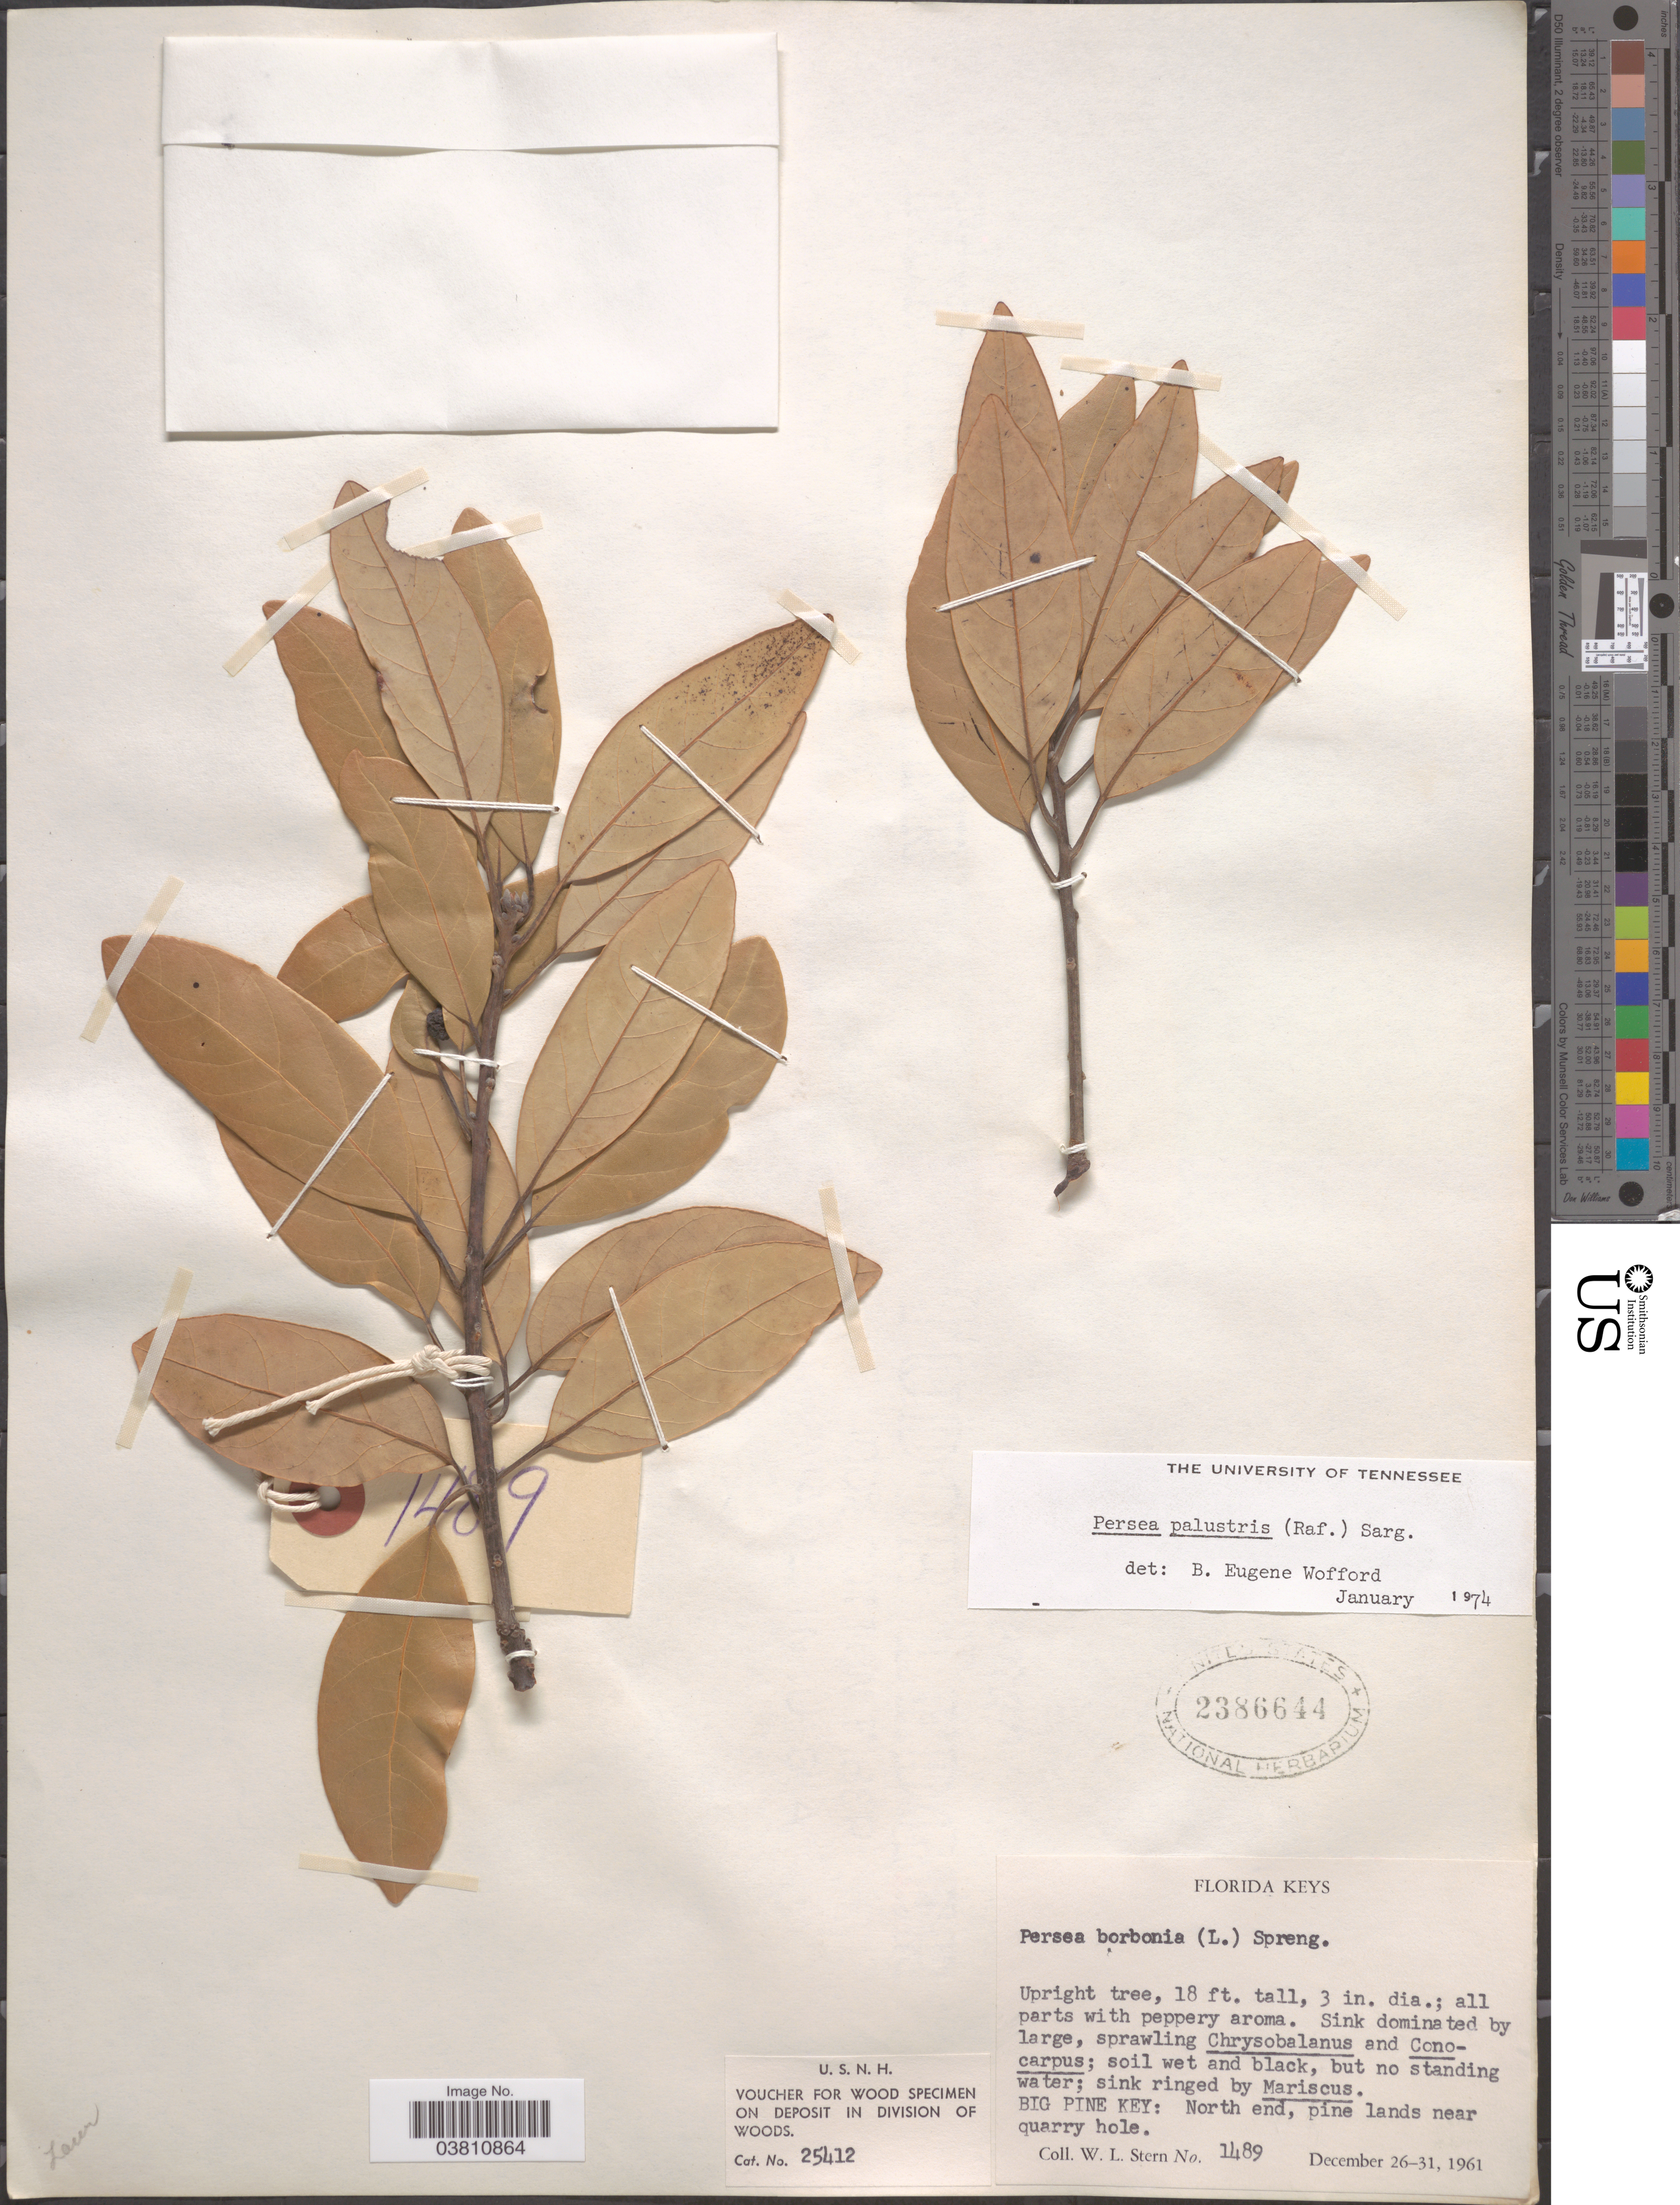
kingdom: Plantae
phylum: Tracheophyta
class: Magnoliopsida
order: Laurales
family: Lauraceae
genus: Persea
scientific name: Persea palustris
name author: (Raf.) Sarg.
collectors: W. L. Stern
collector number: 1489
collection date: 1961-12-26/1961-12-31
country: United States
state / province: Florida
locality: Big Pine Key: North end.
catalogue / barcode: US 2386644